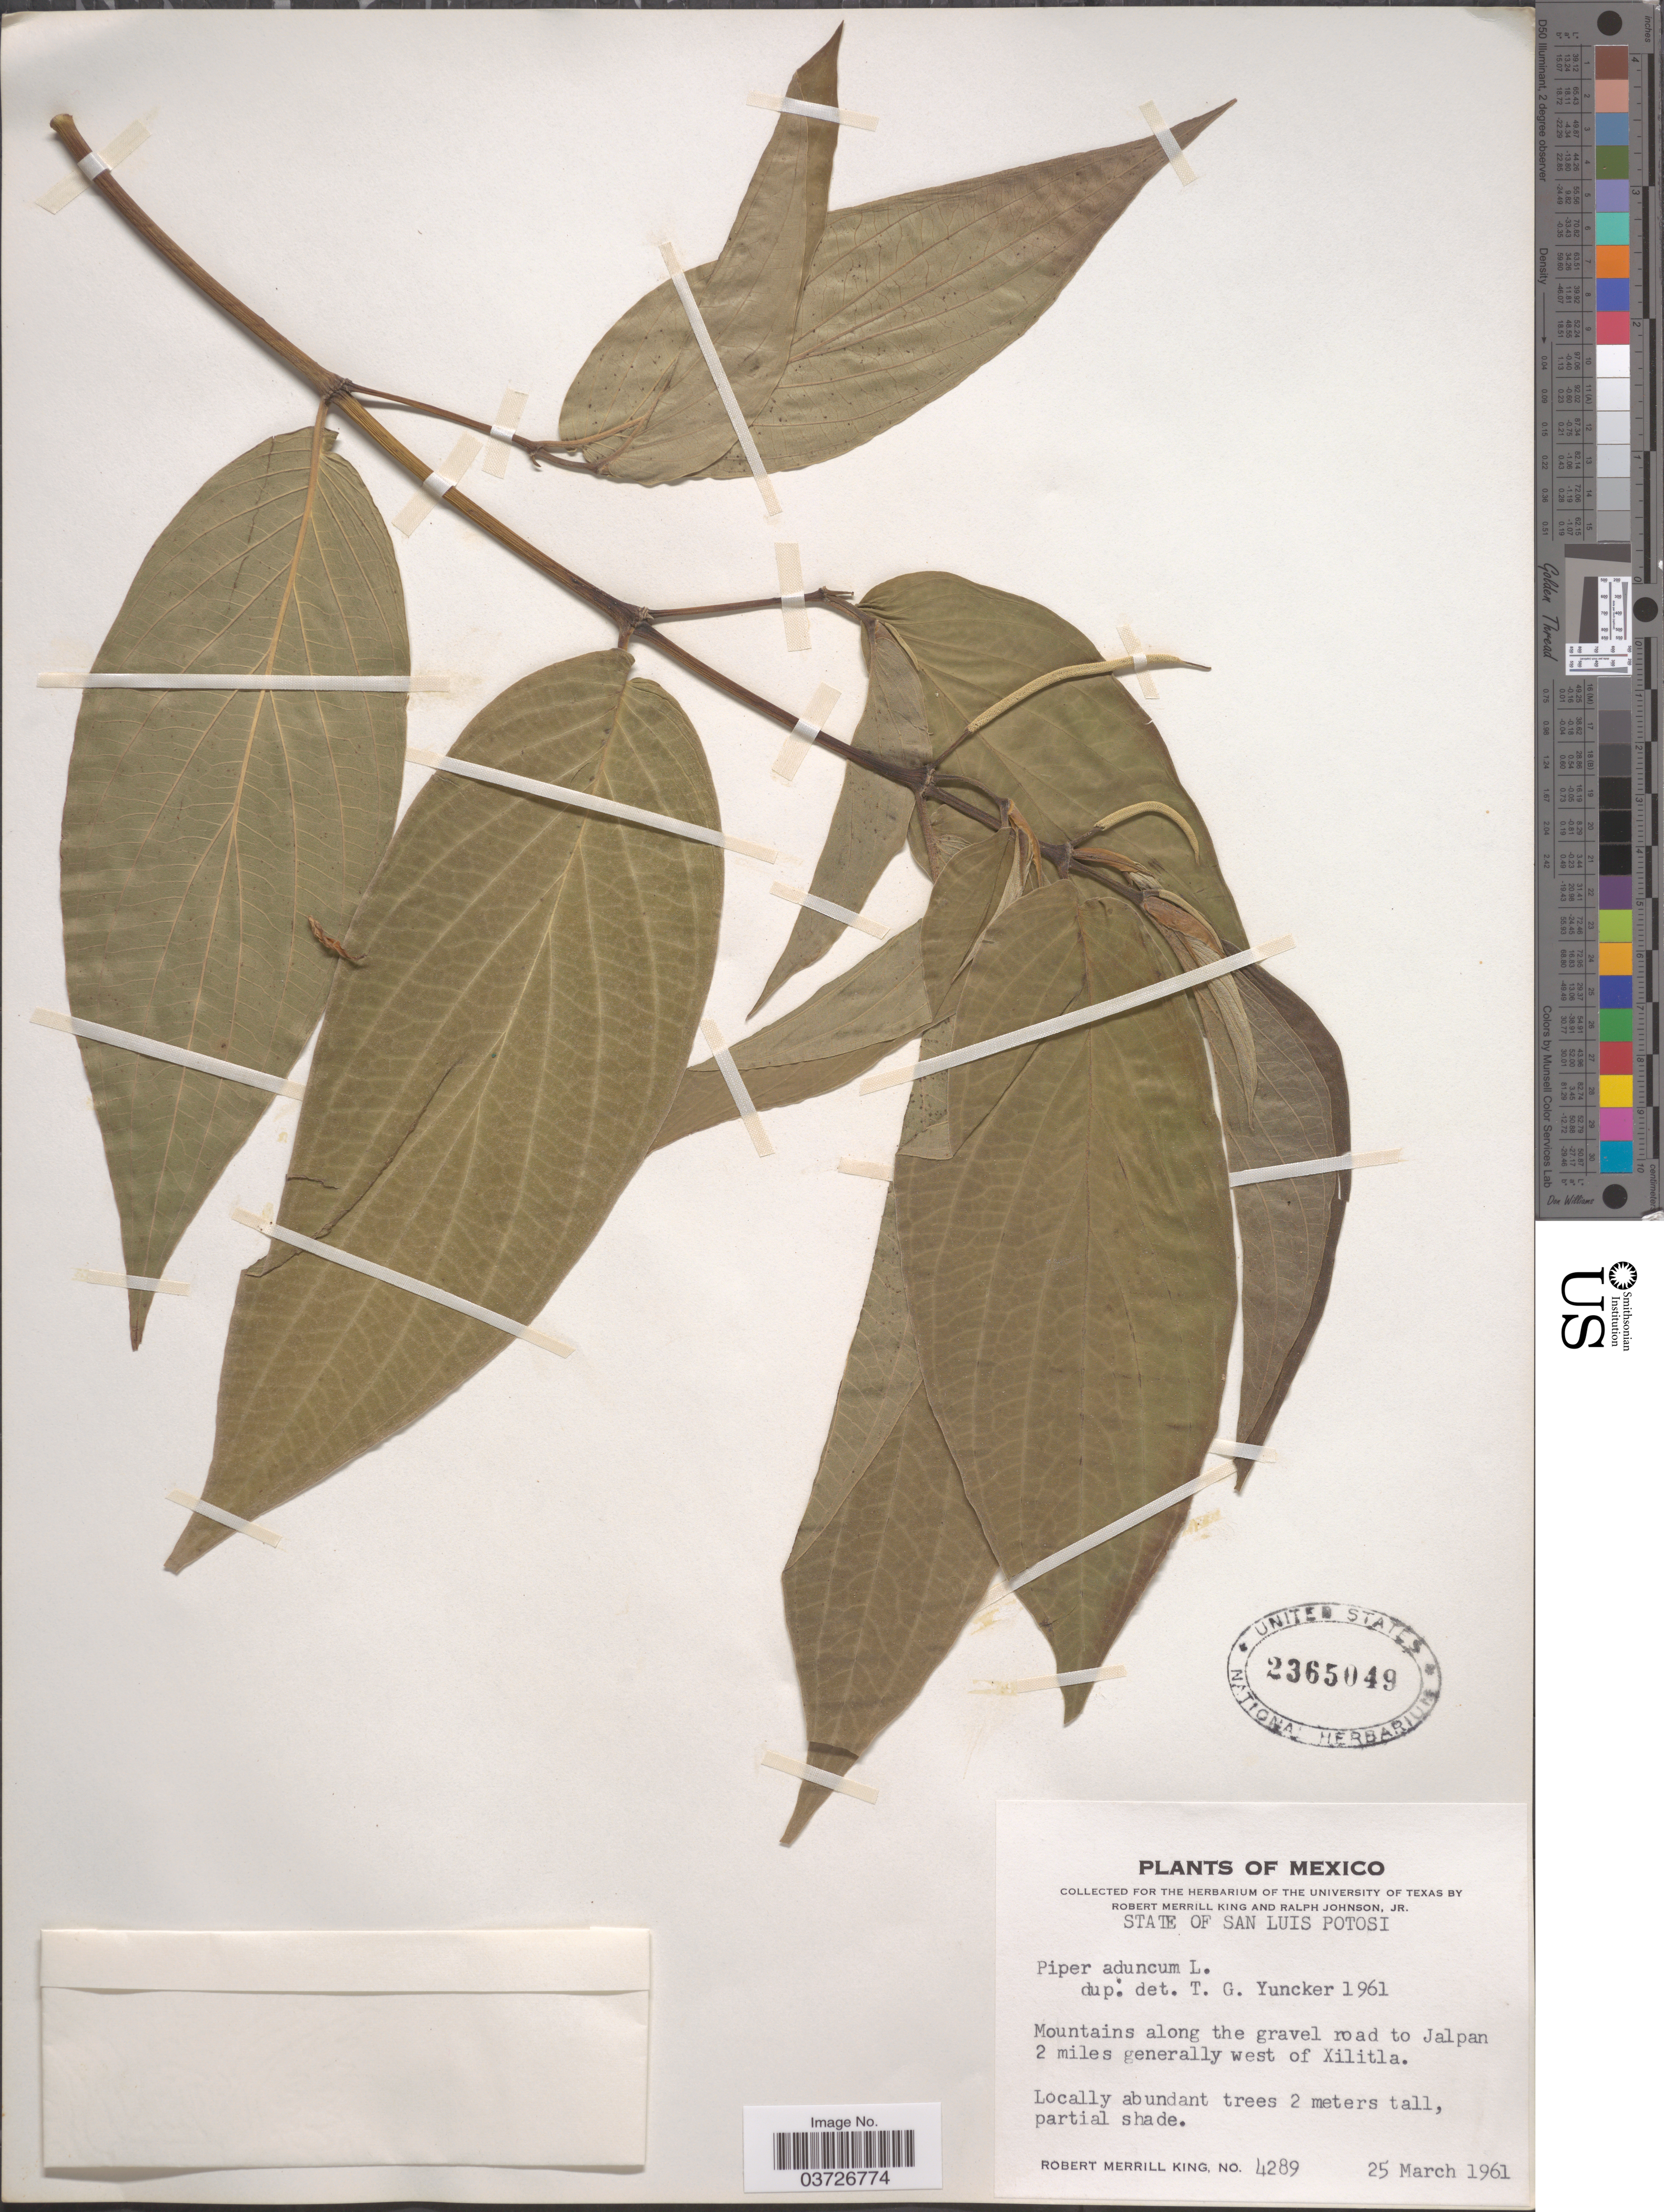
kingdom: Plantae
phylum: Tracheophyta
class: Magnoliopsida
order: Piperales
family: Piperaceae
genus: Piper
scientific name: Piper aduncum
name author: L.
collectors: R. M. King & R. Johnson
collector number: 4289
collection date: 1961-03-25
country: Mexico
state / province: San Luis Potosí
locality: Mountains along the gravel road to Jalpan 2 miles generally west of Xilitla.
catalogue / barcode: US 2365049